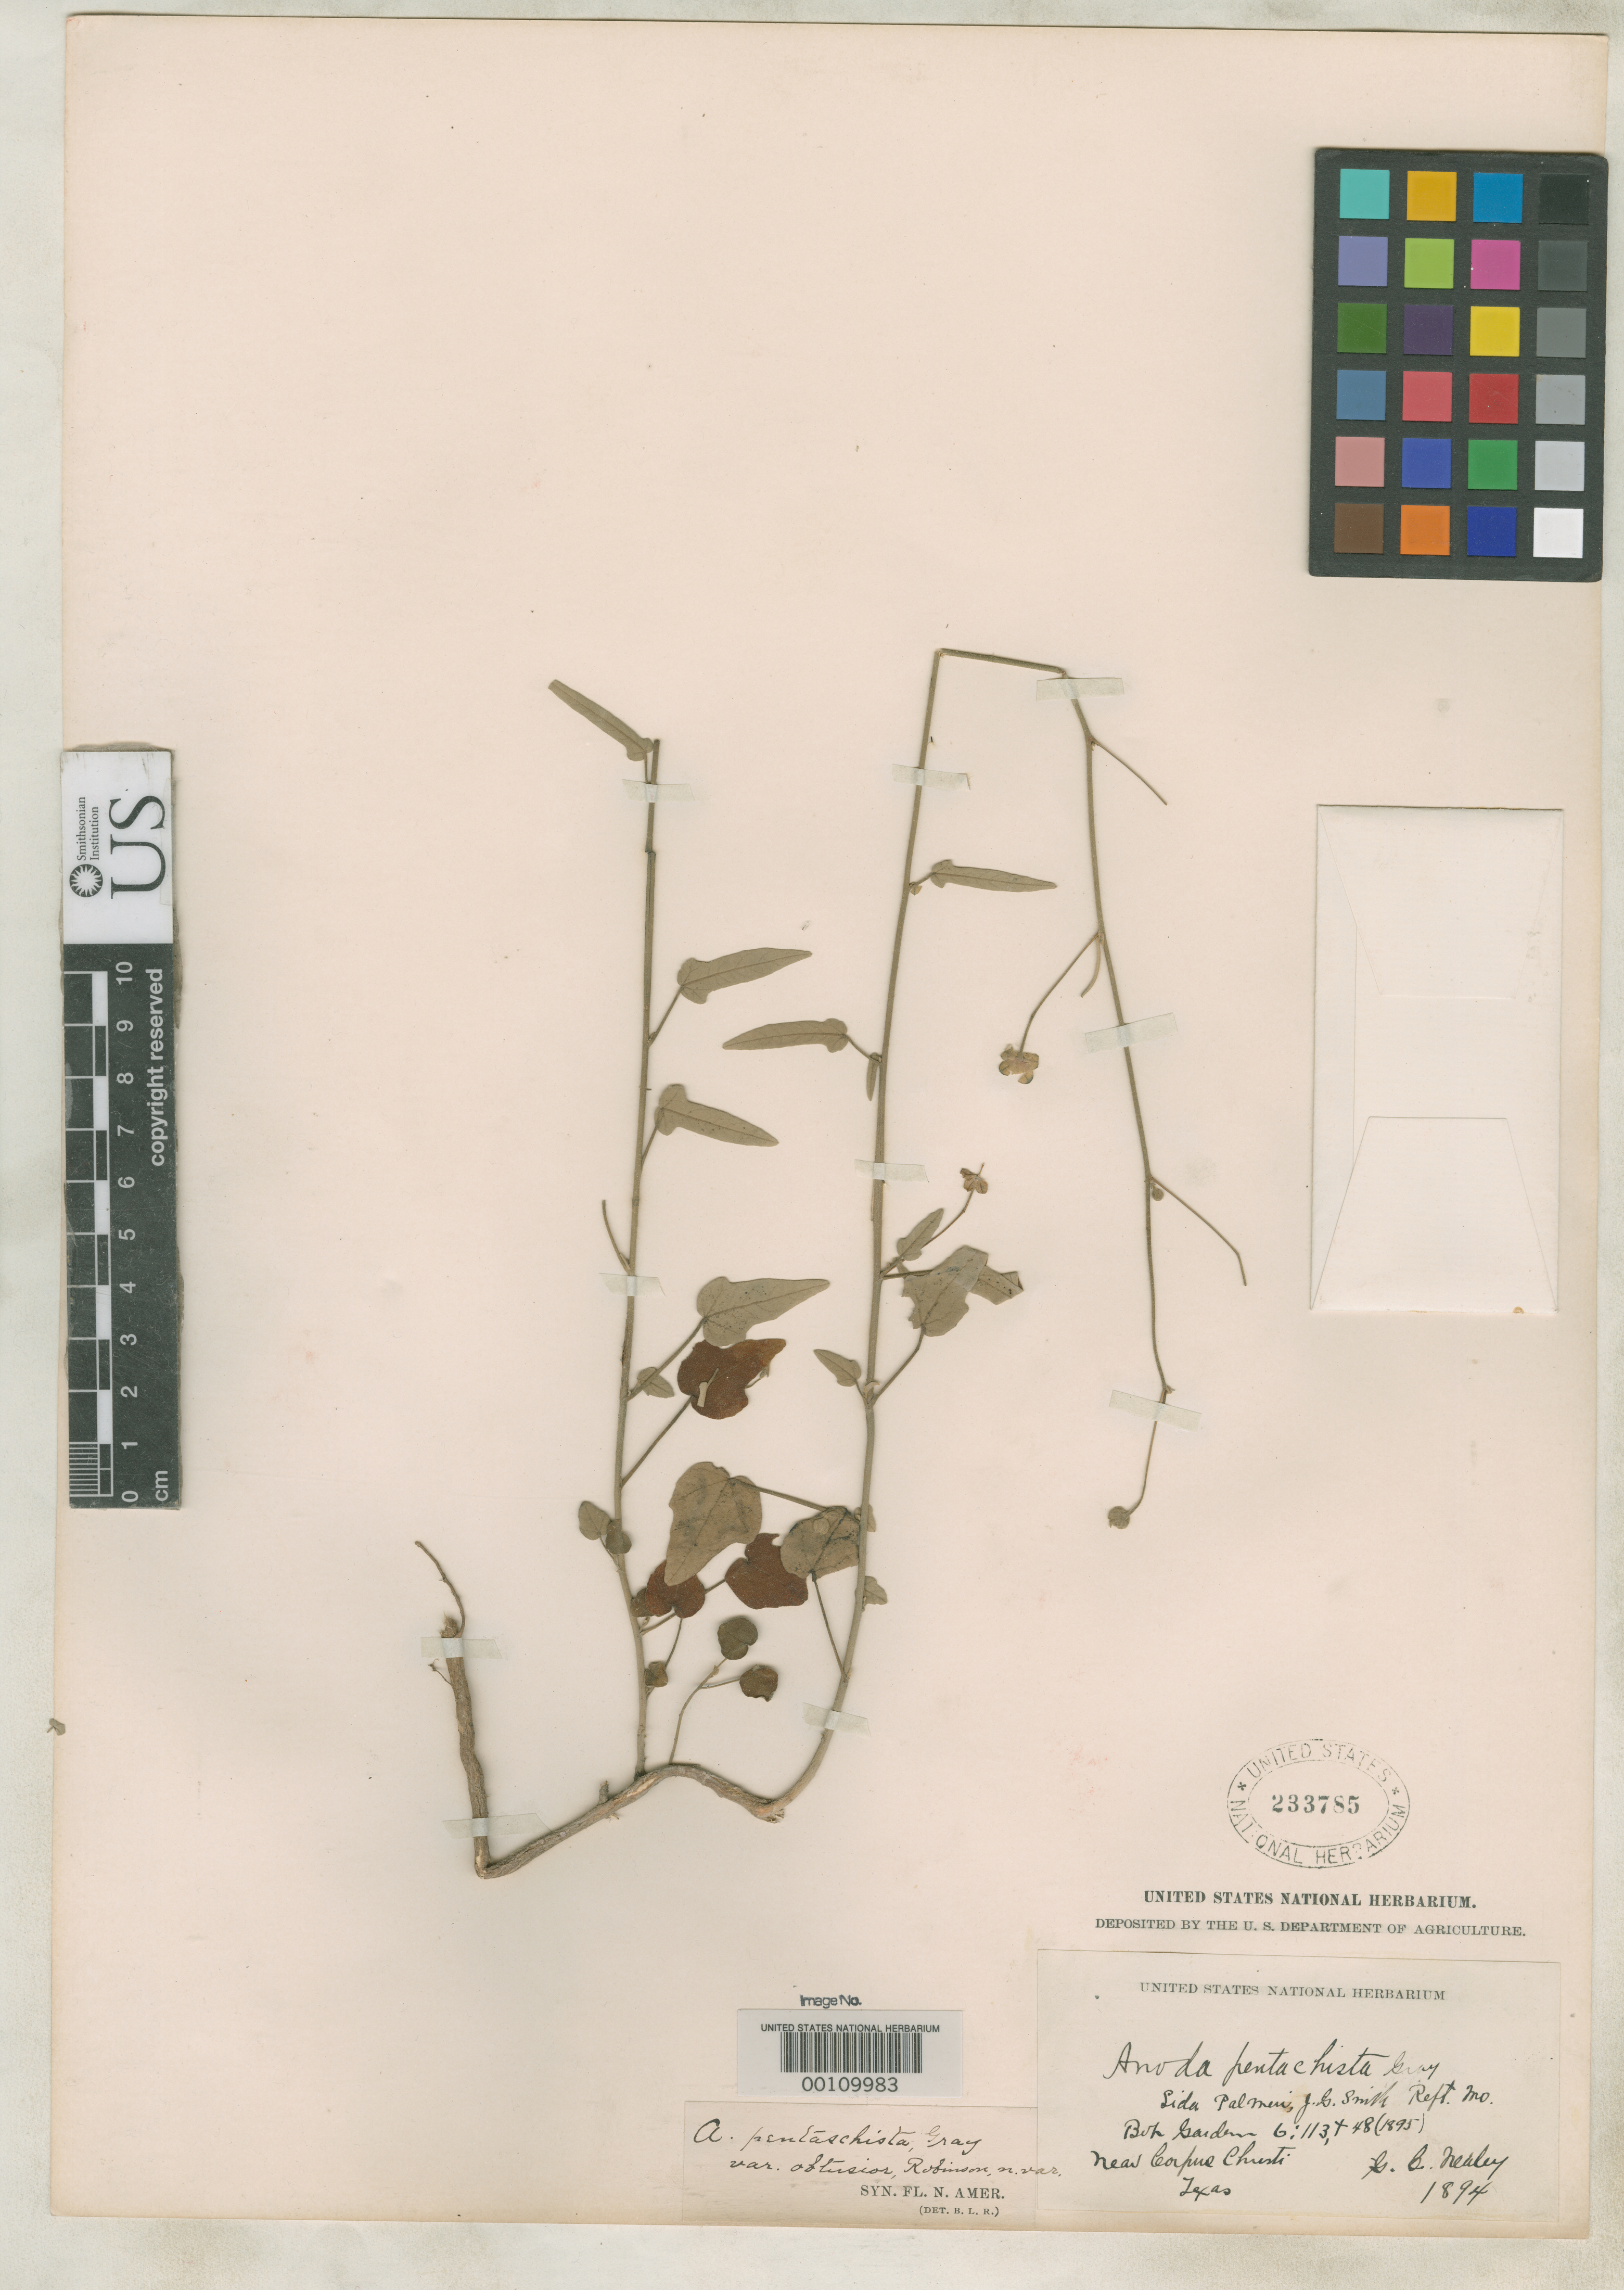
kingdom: Plantae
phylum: Tracheophyta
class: Magnoliopsida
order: Malvales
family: Malvaceae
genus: Anoda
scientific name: Anoda pentaschista var. obtusior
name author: B.L. Rob. in A. Gray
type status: Type Collection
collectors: G. C. Nealley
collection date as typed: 1894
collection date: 1894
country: United States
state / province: Texas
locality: Near Corpus Christi.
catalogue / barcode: US 233785